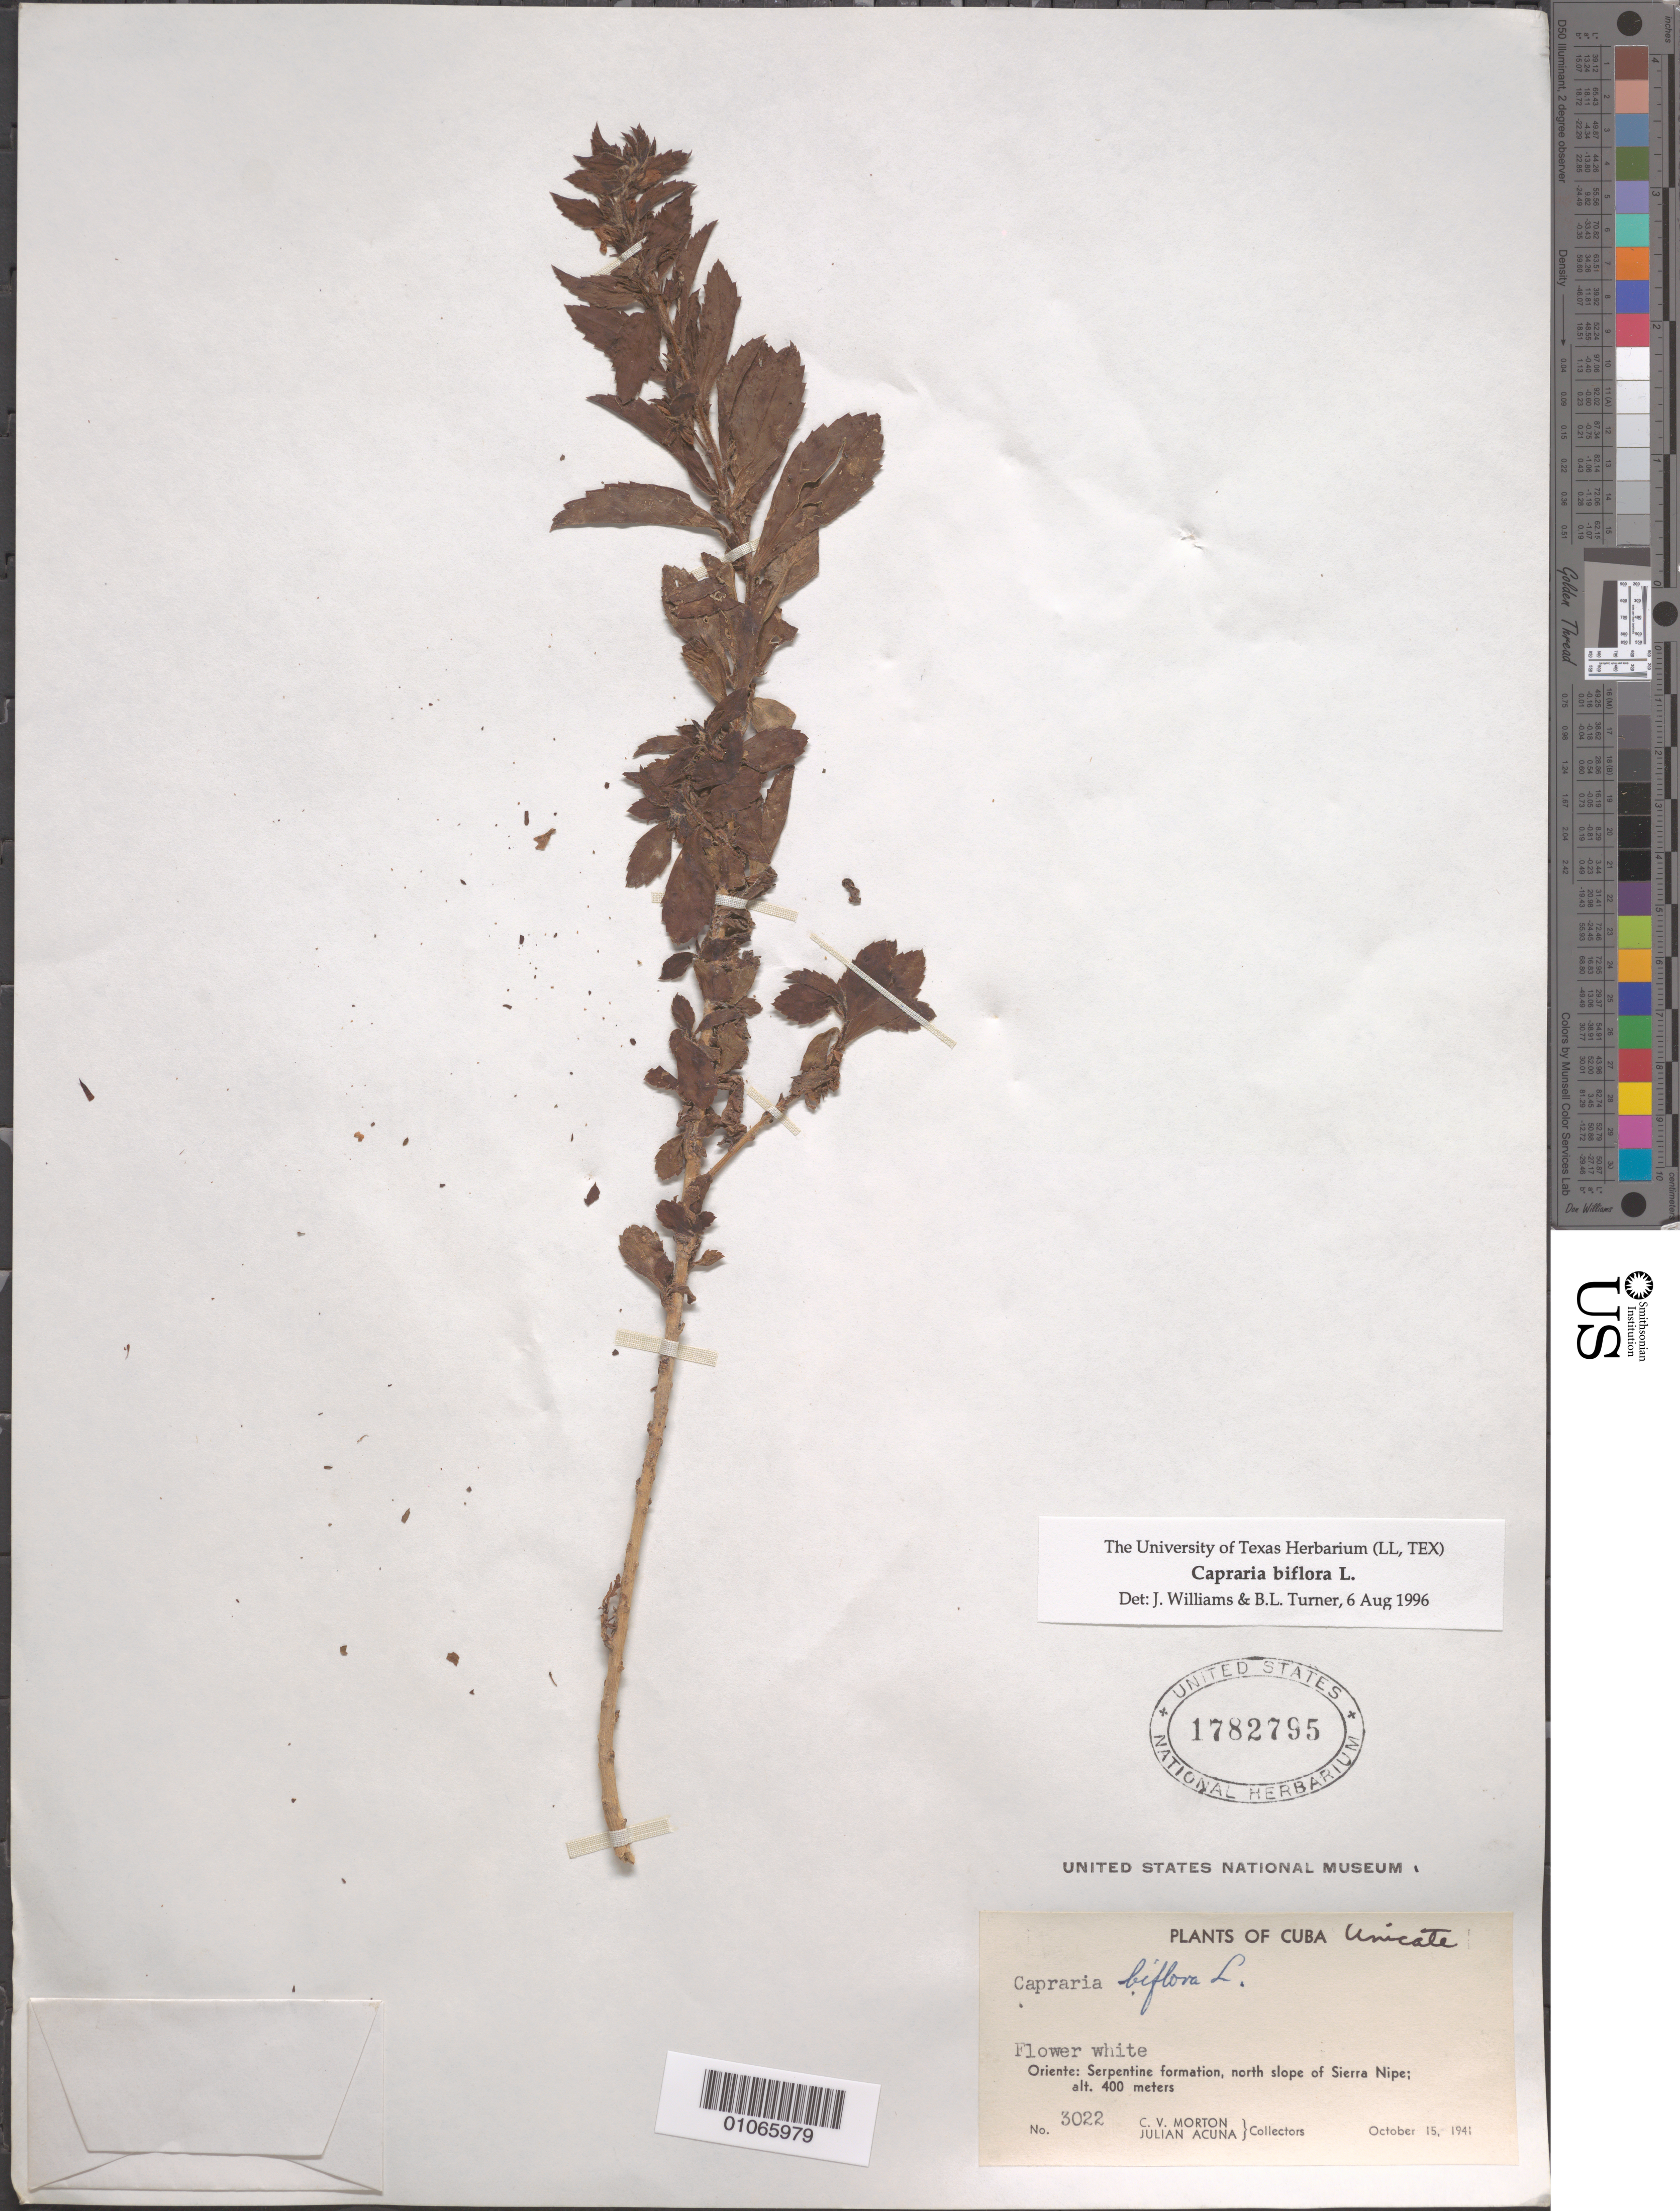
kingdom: Plantae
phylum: Tracheophyta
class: Magnoliopsida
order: Lamiales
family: Scrophulariaceae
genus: Capraria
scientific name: Capraria biflora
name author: L.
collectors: C. V. Morton & J. Acuña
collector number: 3022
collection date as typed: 15 Oct 1941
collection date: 1941-10-15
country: Cuba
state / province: Holguín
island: Cuba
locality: Serpentine formation, north slope of Sierra Nipe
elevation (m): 400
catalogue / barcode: US 1782795